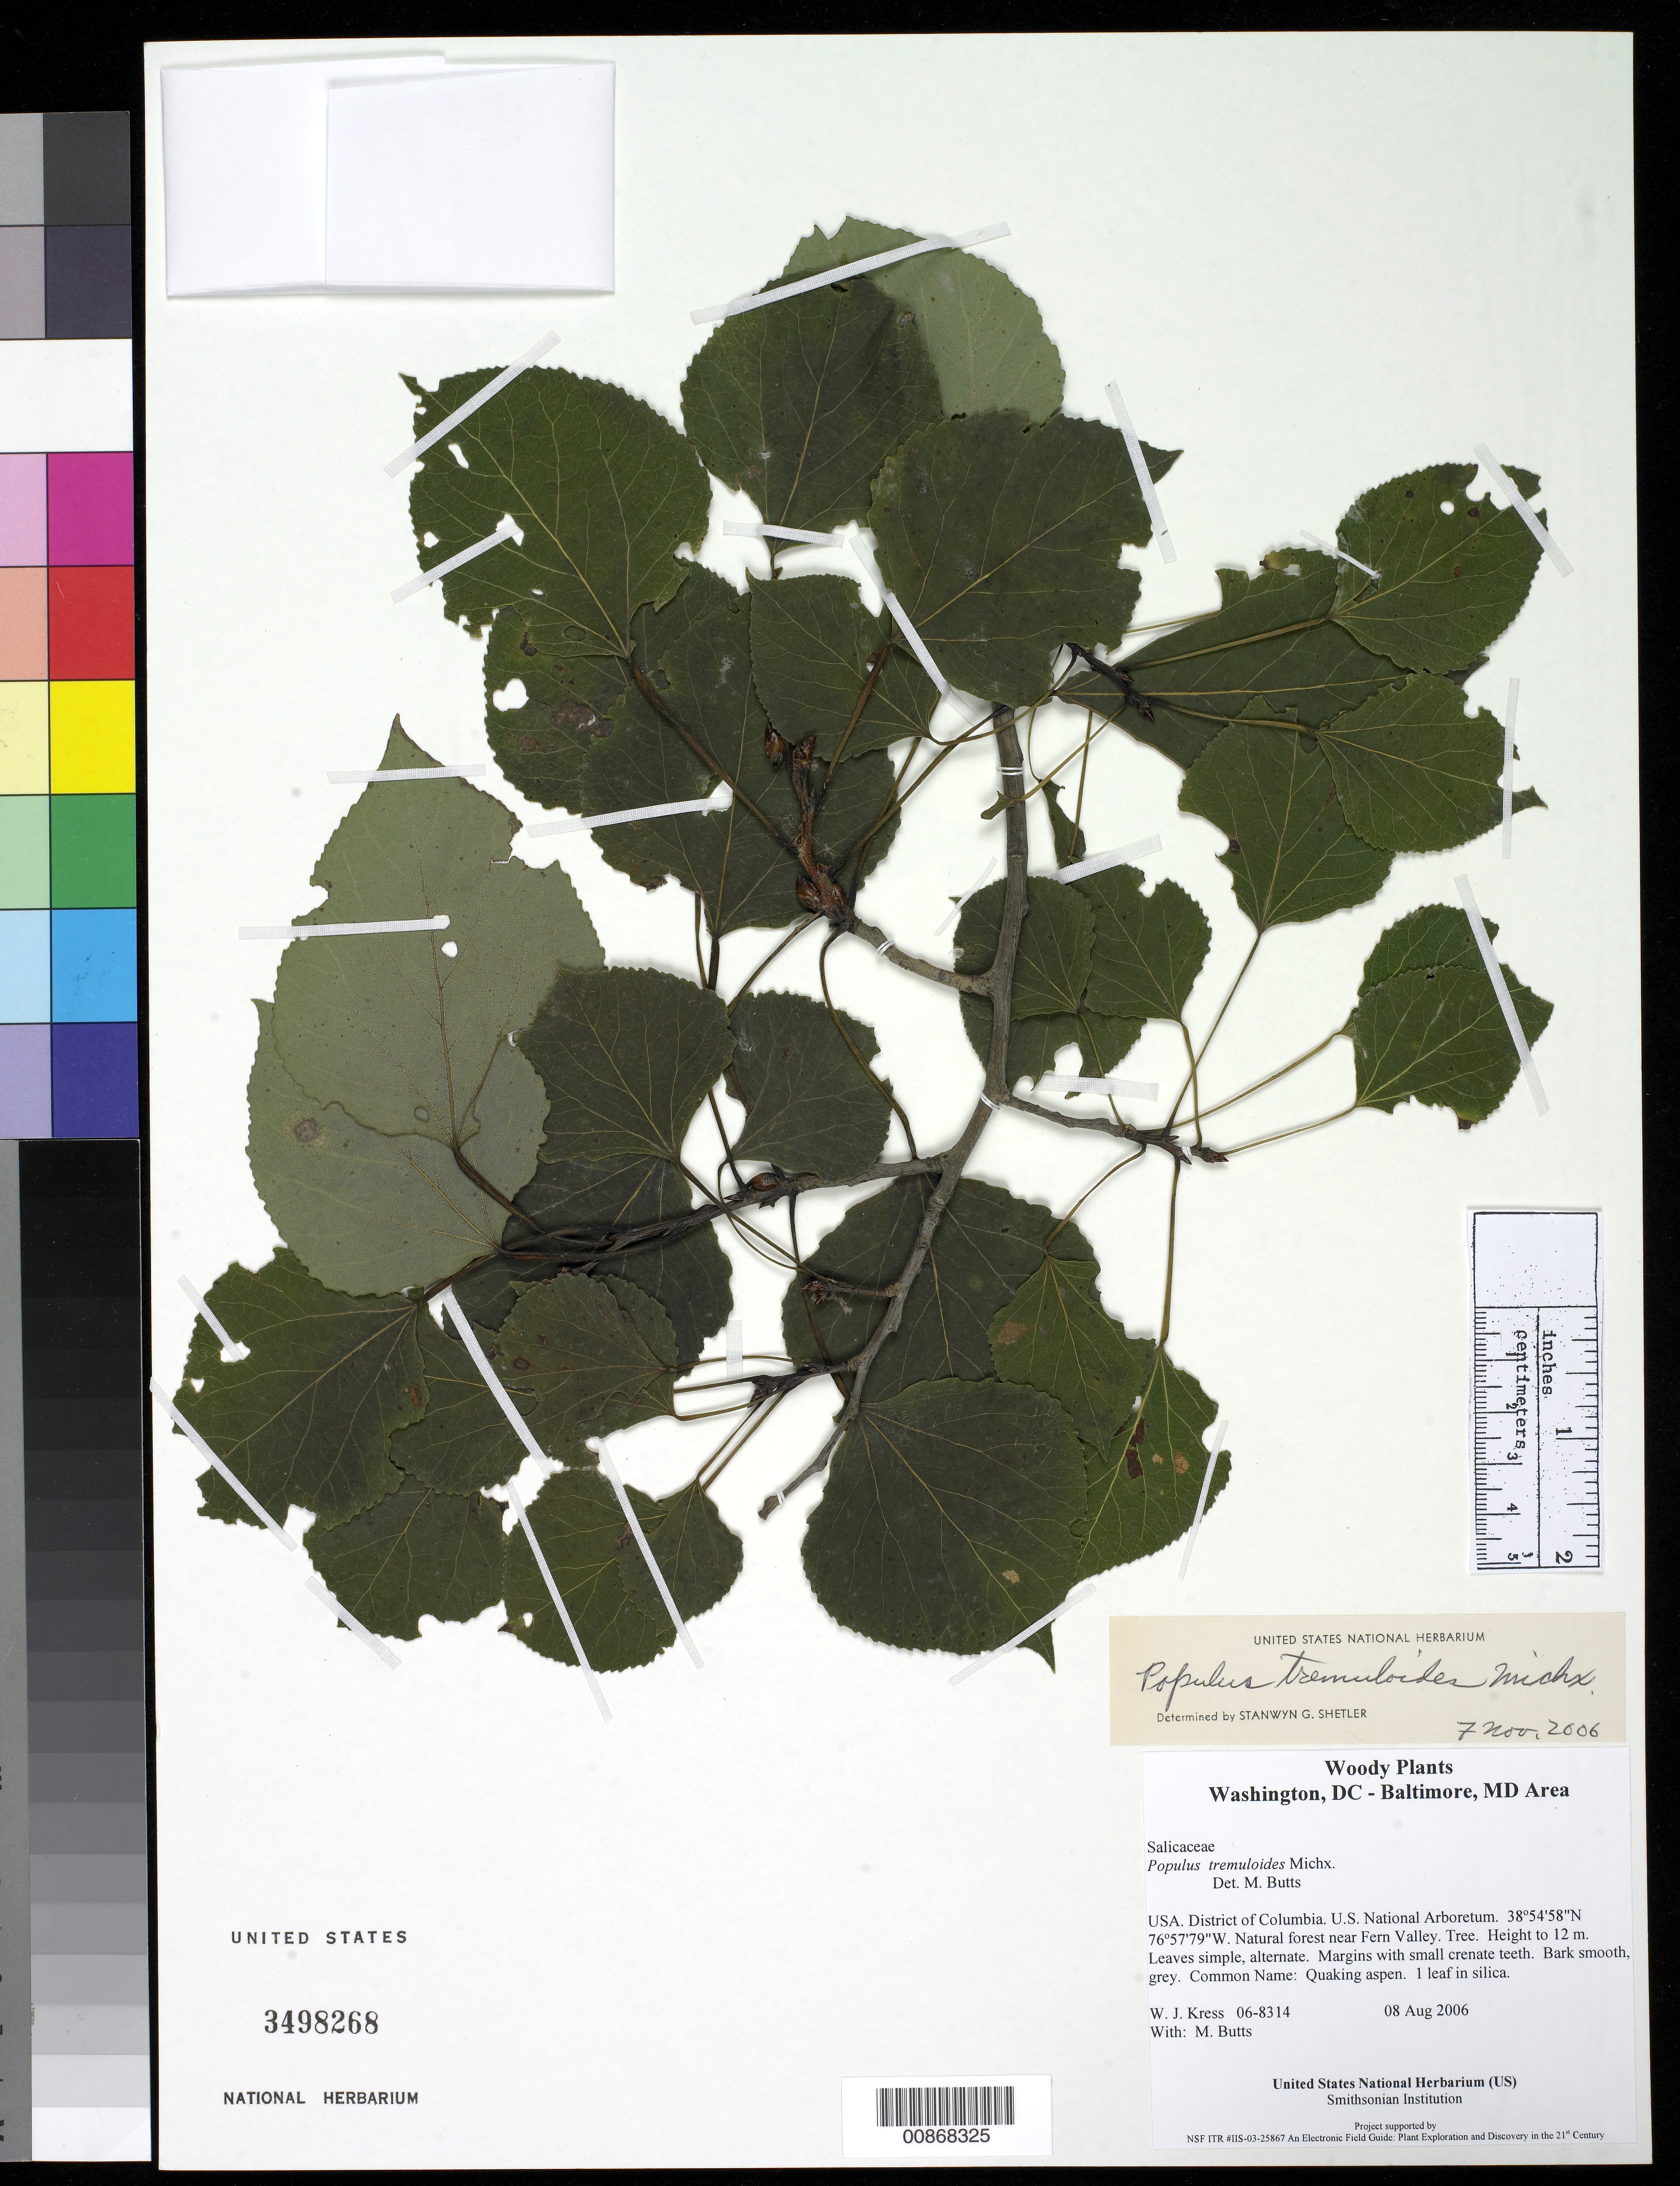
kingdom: Plantae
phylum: Tracheophyta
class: Magnoliopsida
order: Malpighiales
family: Salicaceae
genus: Populus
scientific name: Populus tremuloides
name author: Michx.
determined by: Shetler, Stanwyn G., (US), NMNH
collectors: W. J. Kress & M. B. Butts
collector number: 06-8314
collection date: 2006-08-08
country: United States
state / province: District of Columbia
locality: U.S. National Arboretum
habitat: Natural forest near Fern Valley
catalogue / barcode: US 3498268